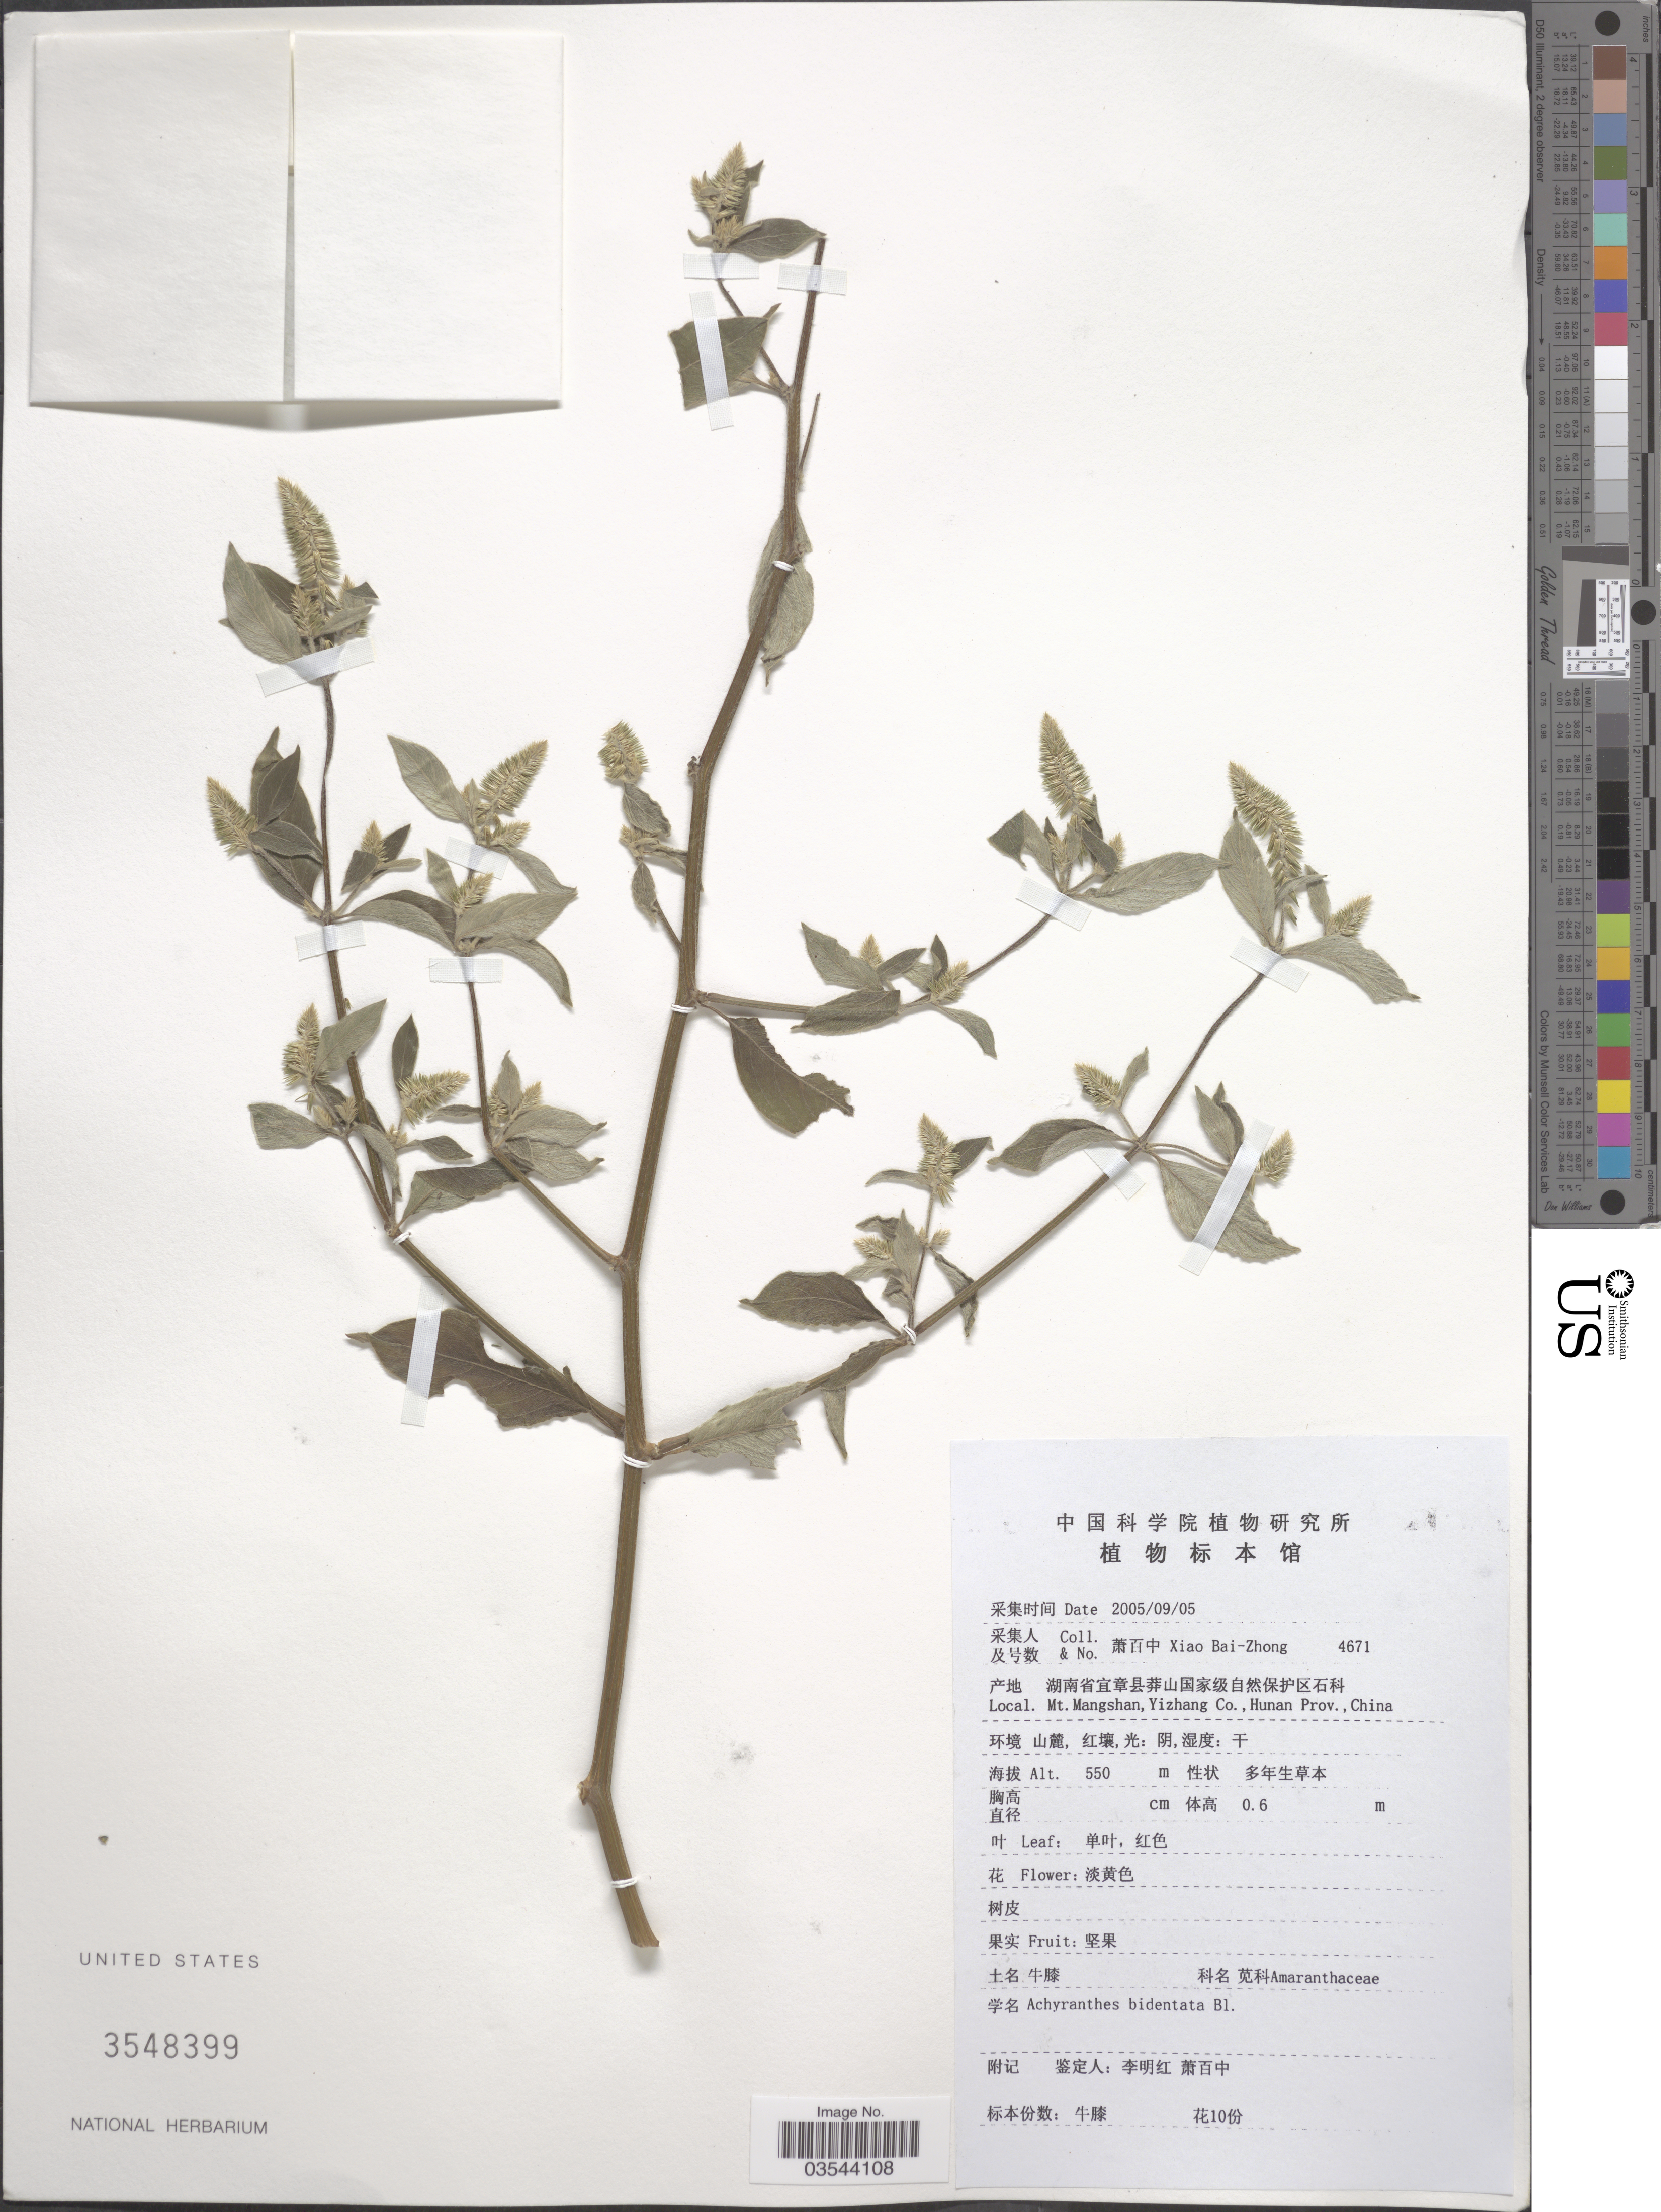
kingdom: Plantae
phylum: Tracheophyta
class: Magnoliopsida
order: Caryophyllales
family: Amaranthaceae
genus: Achyranthes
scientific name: Achyranthes bidentata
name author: Blume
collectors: B. Z. Xiao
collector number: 4671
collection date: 2005-09-05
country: China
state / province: Hunan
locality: Mt. Mangshan, Yizhang Co.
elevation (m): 550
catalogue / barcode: US 3548399